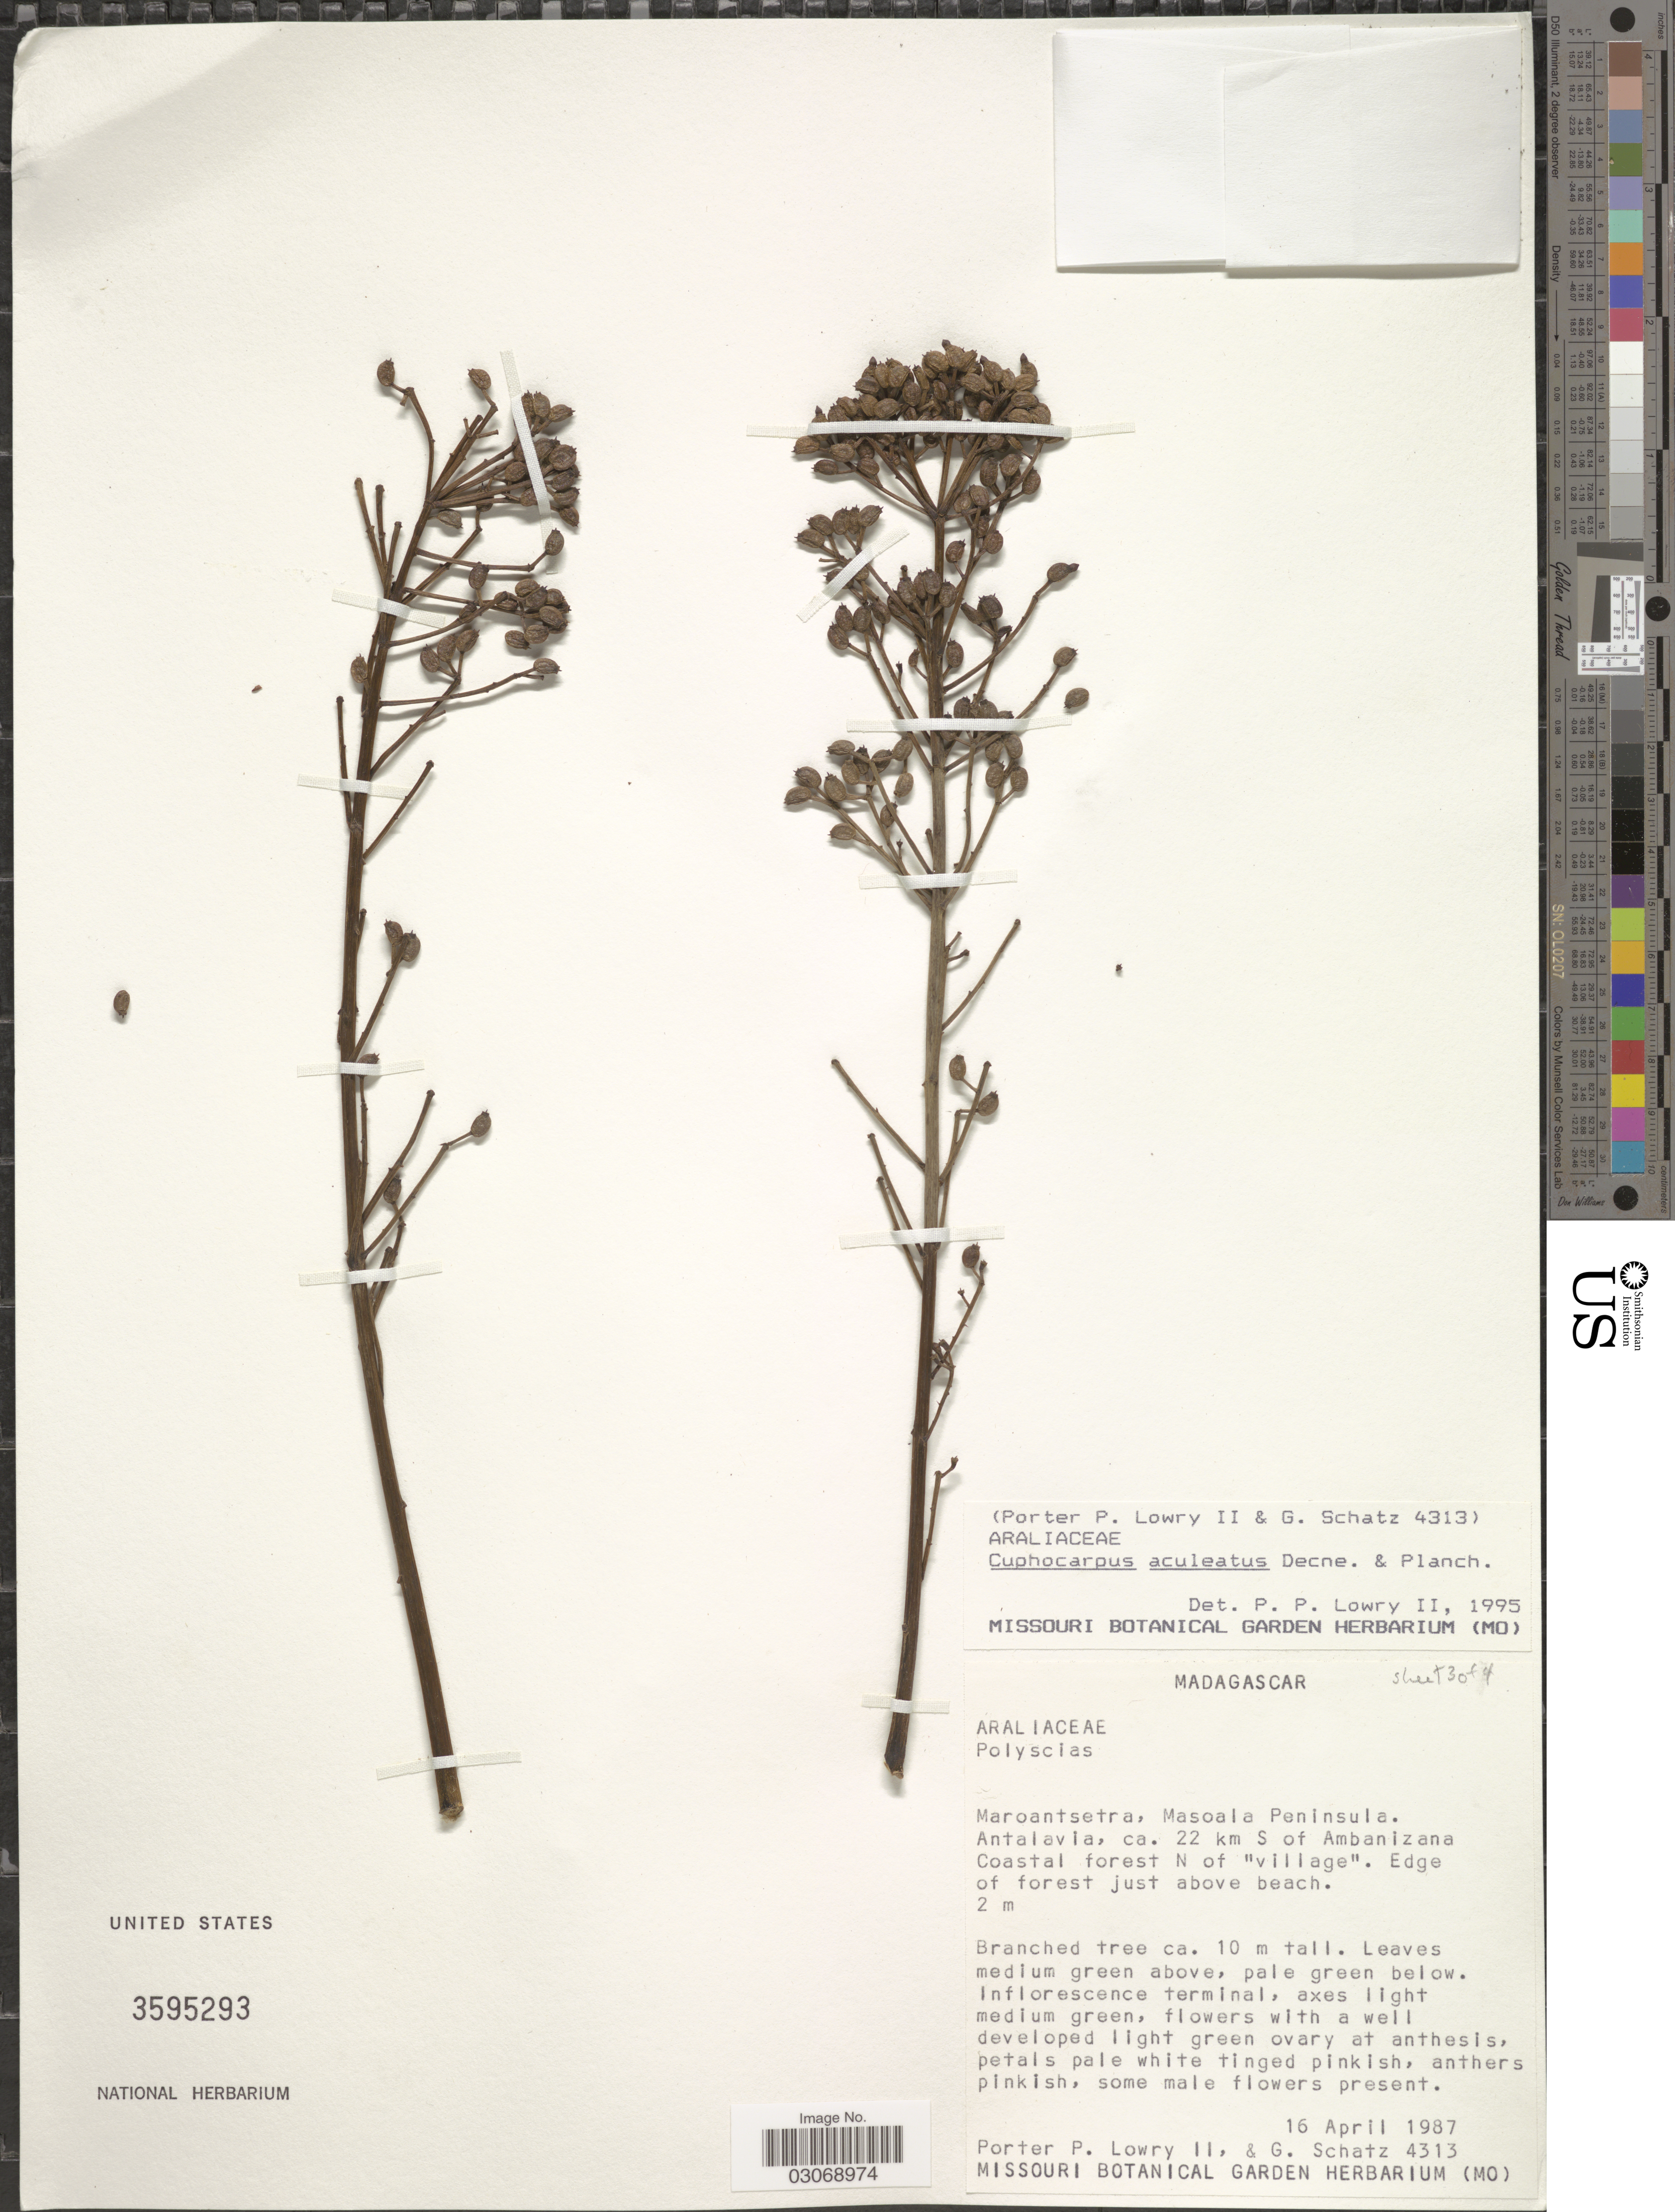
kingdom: Plantae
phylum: Tracheophyta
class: Magnoliopsida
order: Apiales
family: Araliaceae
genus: Cuphocarpus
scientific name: Cuphocarpus aculeatus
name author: Decne. & Planch.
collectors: P. P. Lowry & G. C. Schatz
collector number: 4313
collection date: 1987-04-16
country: Madagascar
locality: Maroantsetra, Masoala Peninsula. Antalavia, ca. 22 km S of Ambanizana Coastal forest N of "village". Edge of forest just above beach.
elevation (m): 2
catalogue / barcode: US 3595293